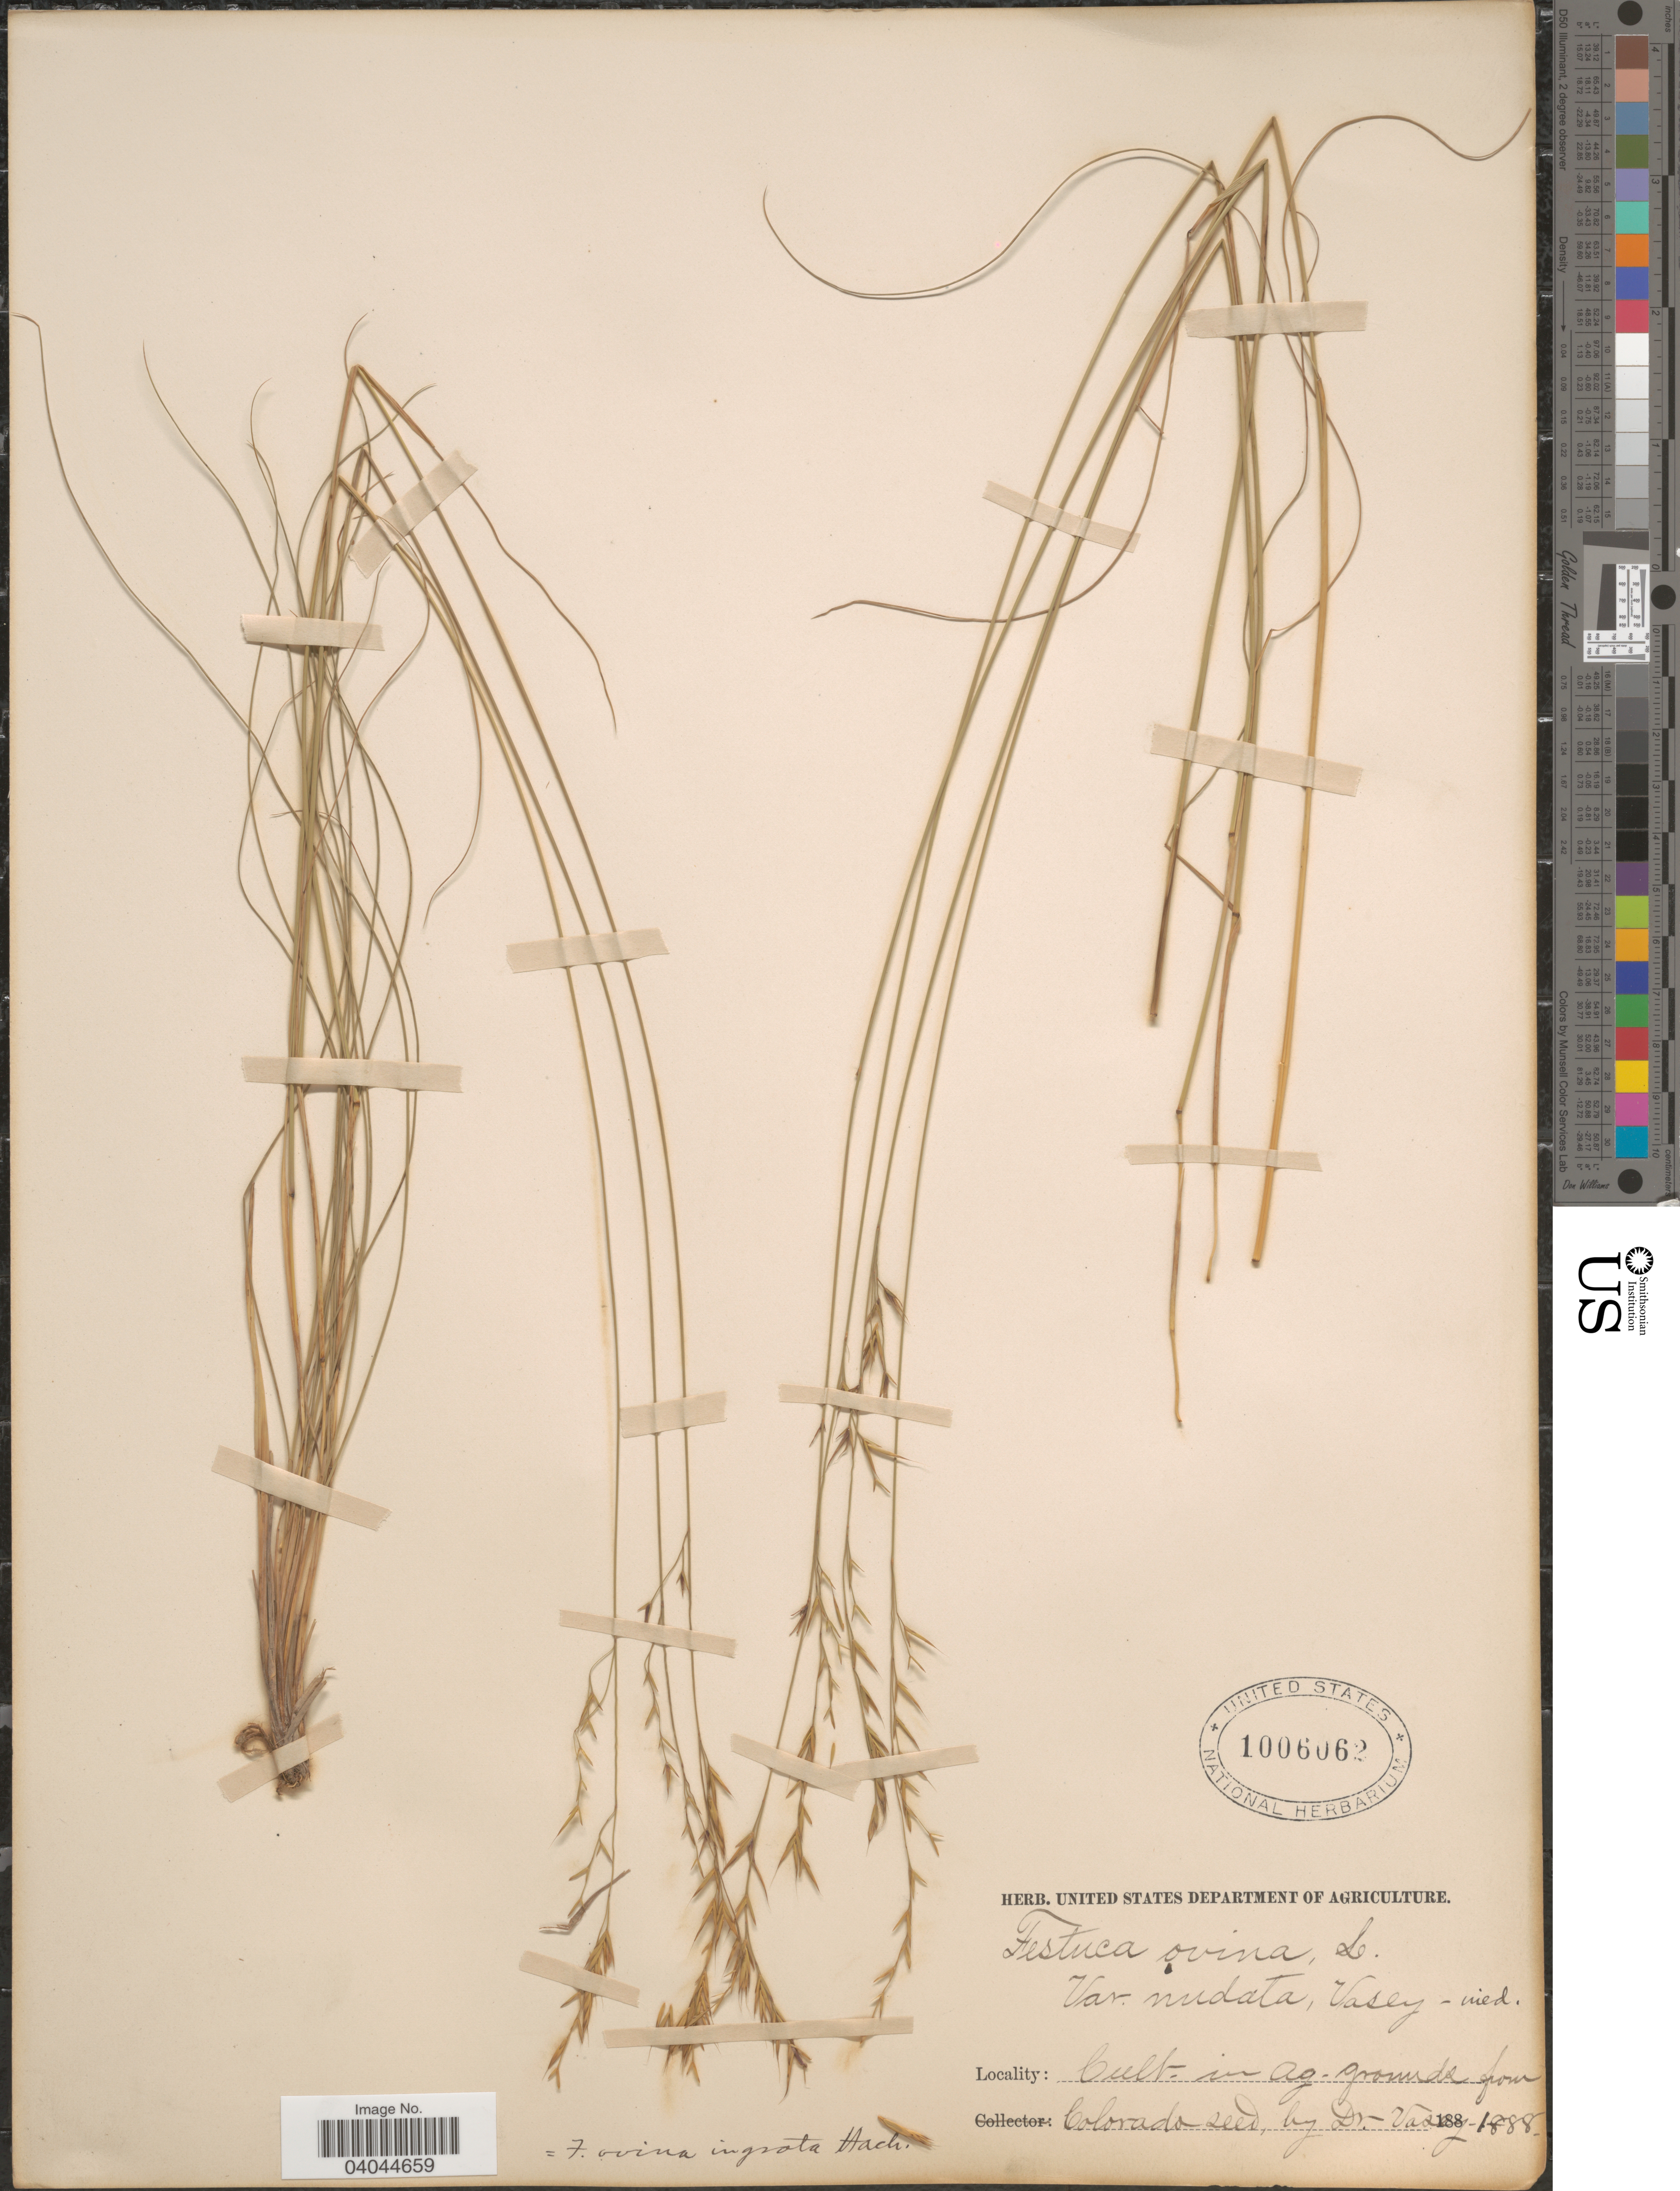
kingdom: Plantae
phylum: Tracheophyta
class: Liliopsida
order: Poales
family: Poaceae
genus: Festuca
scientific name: Festuca ovina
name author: L.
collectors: Vasey, --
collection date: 1888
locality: In Ag-Grounds.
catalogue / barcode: US 1006062